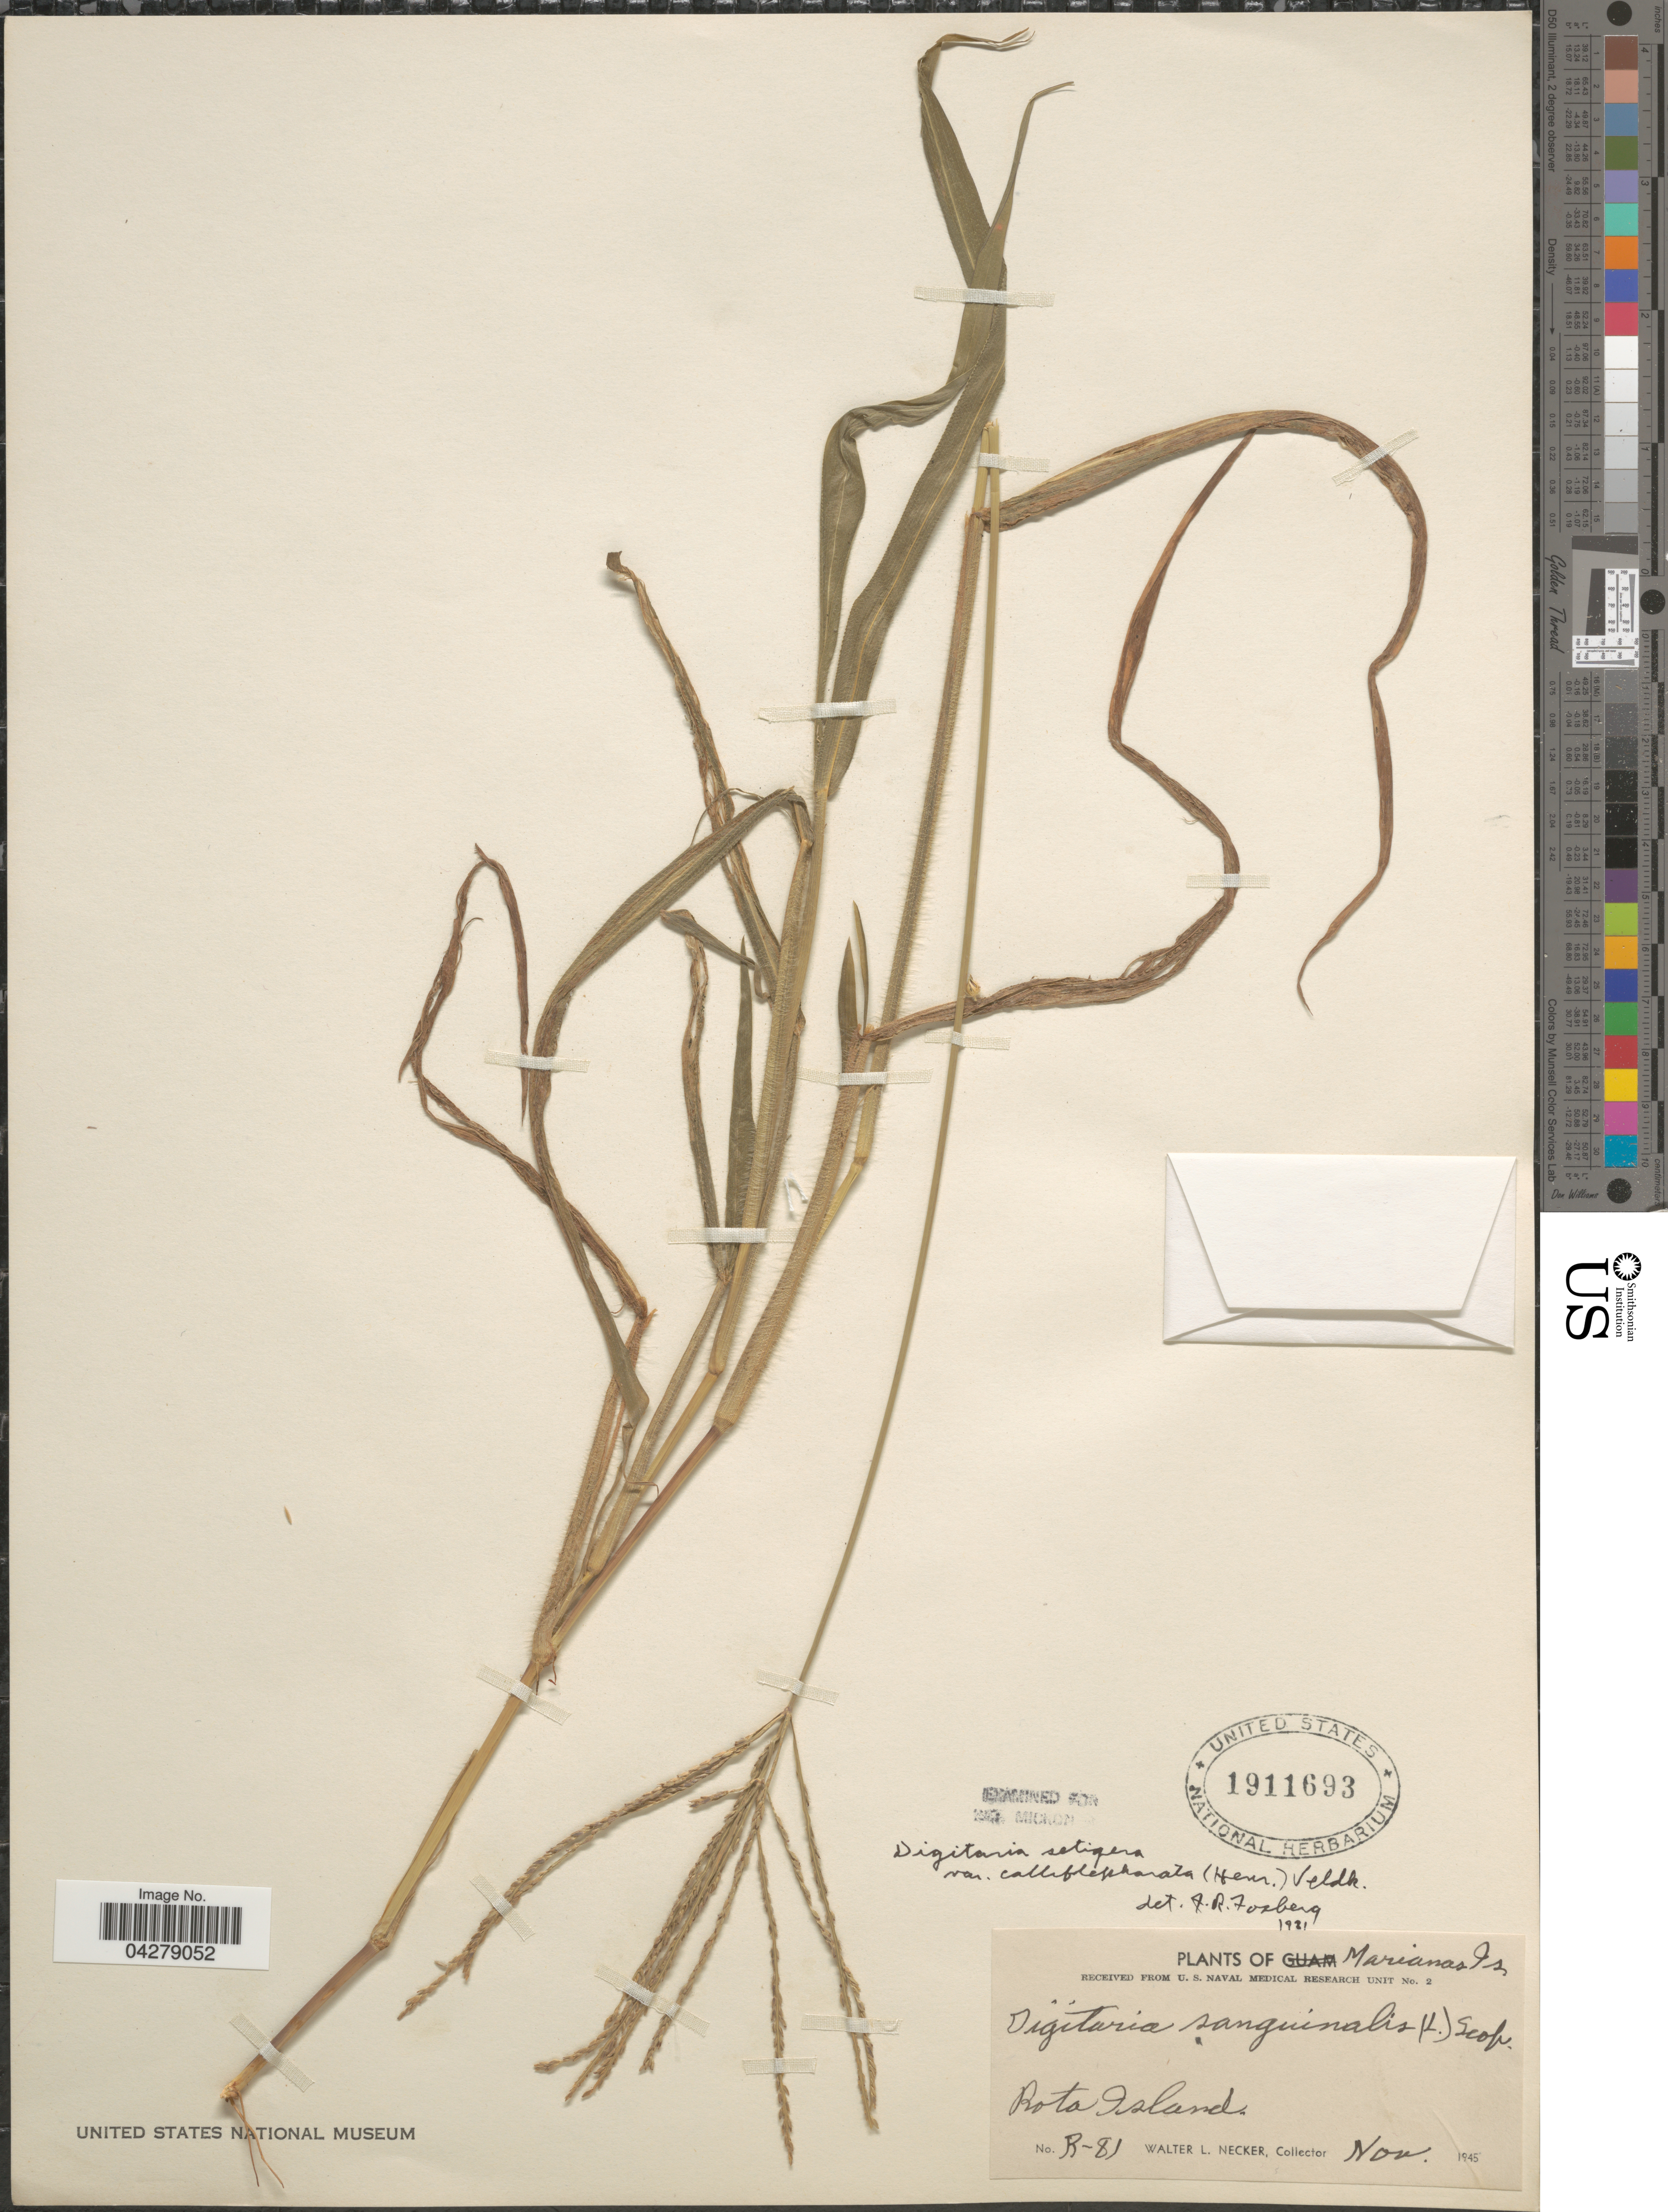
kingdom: Plantae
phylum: Tracheophyta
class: Liliopsida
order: Poales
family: Poaceae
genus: Digitaria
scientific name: Digitaria setigera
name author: Roth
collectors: W. L. Necker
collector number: R-81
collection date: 1945-11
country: Northern Mariana Islands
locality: Rota Island.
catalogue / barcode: US 1911693